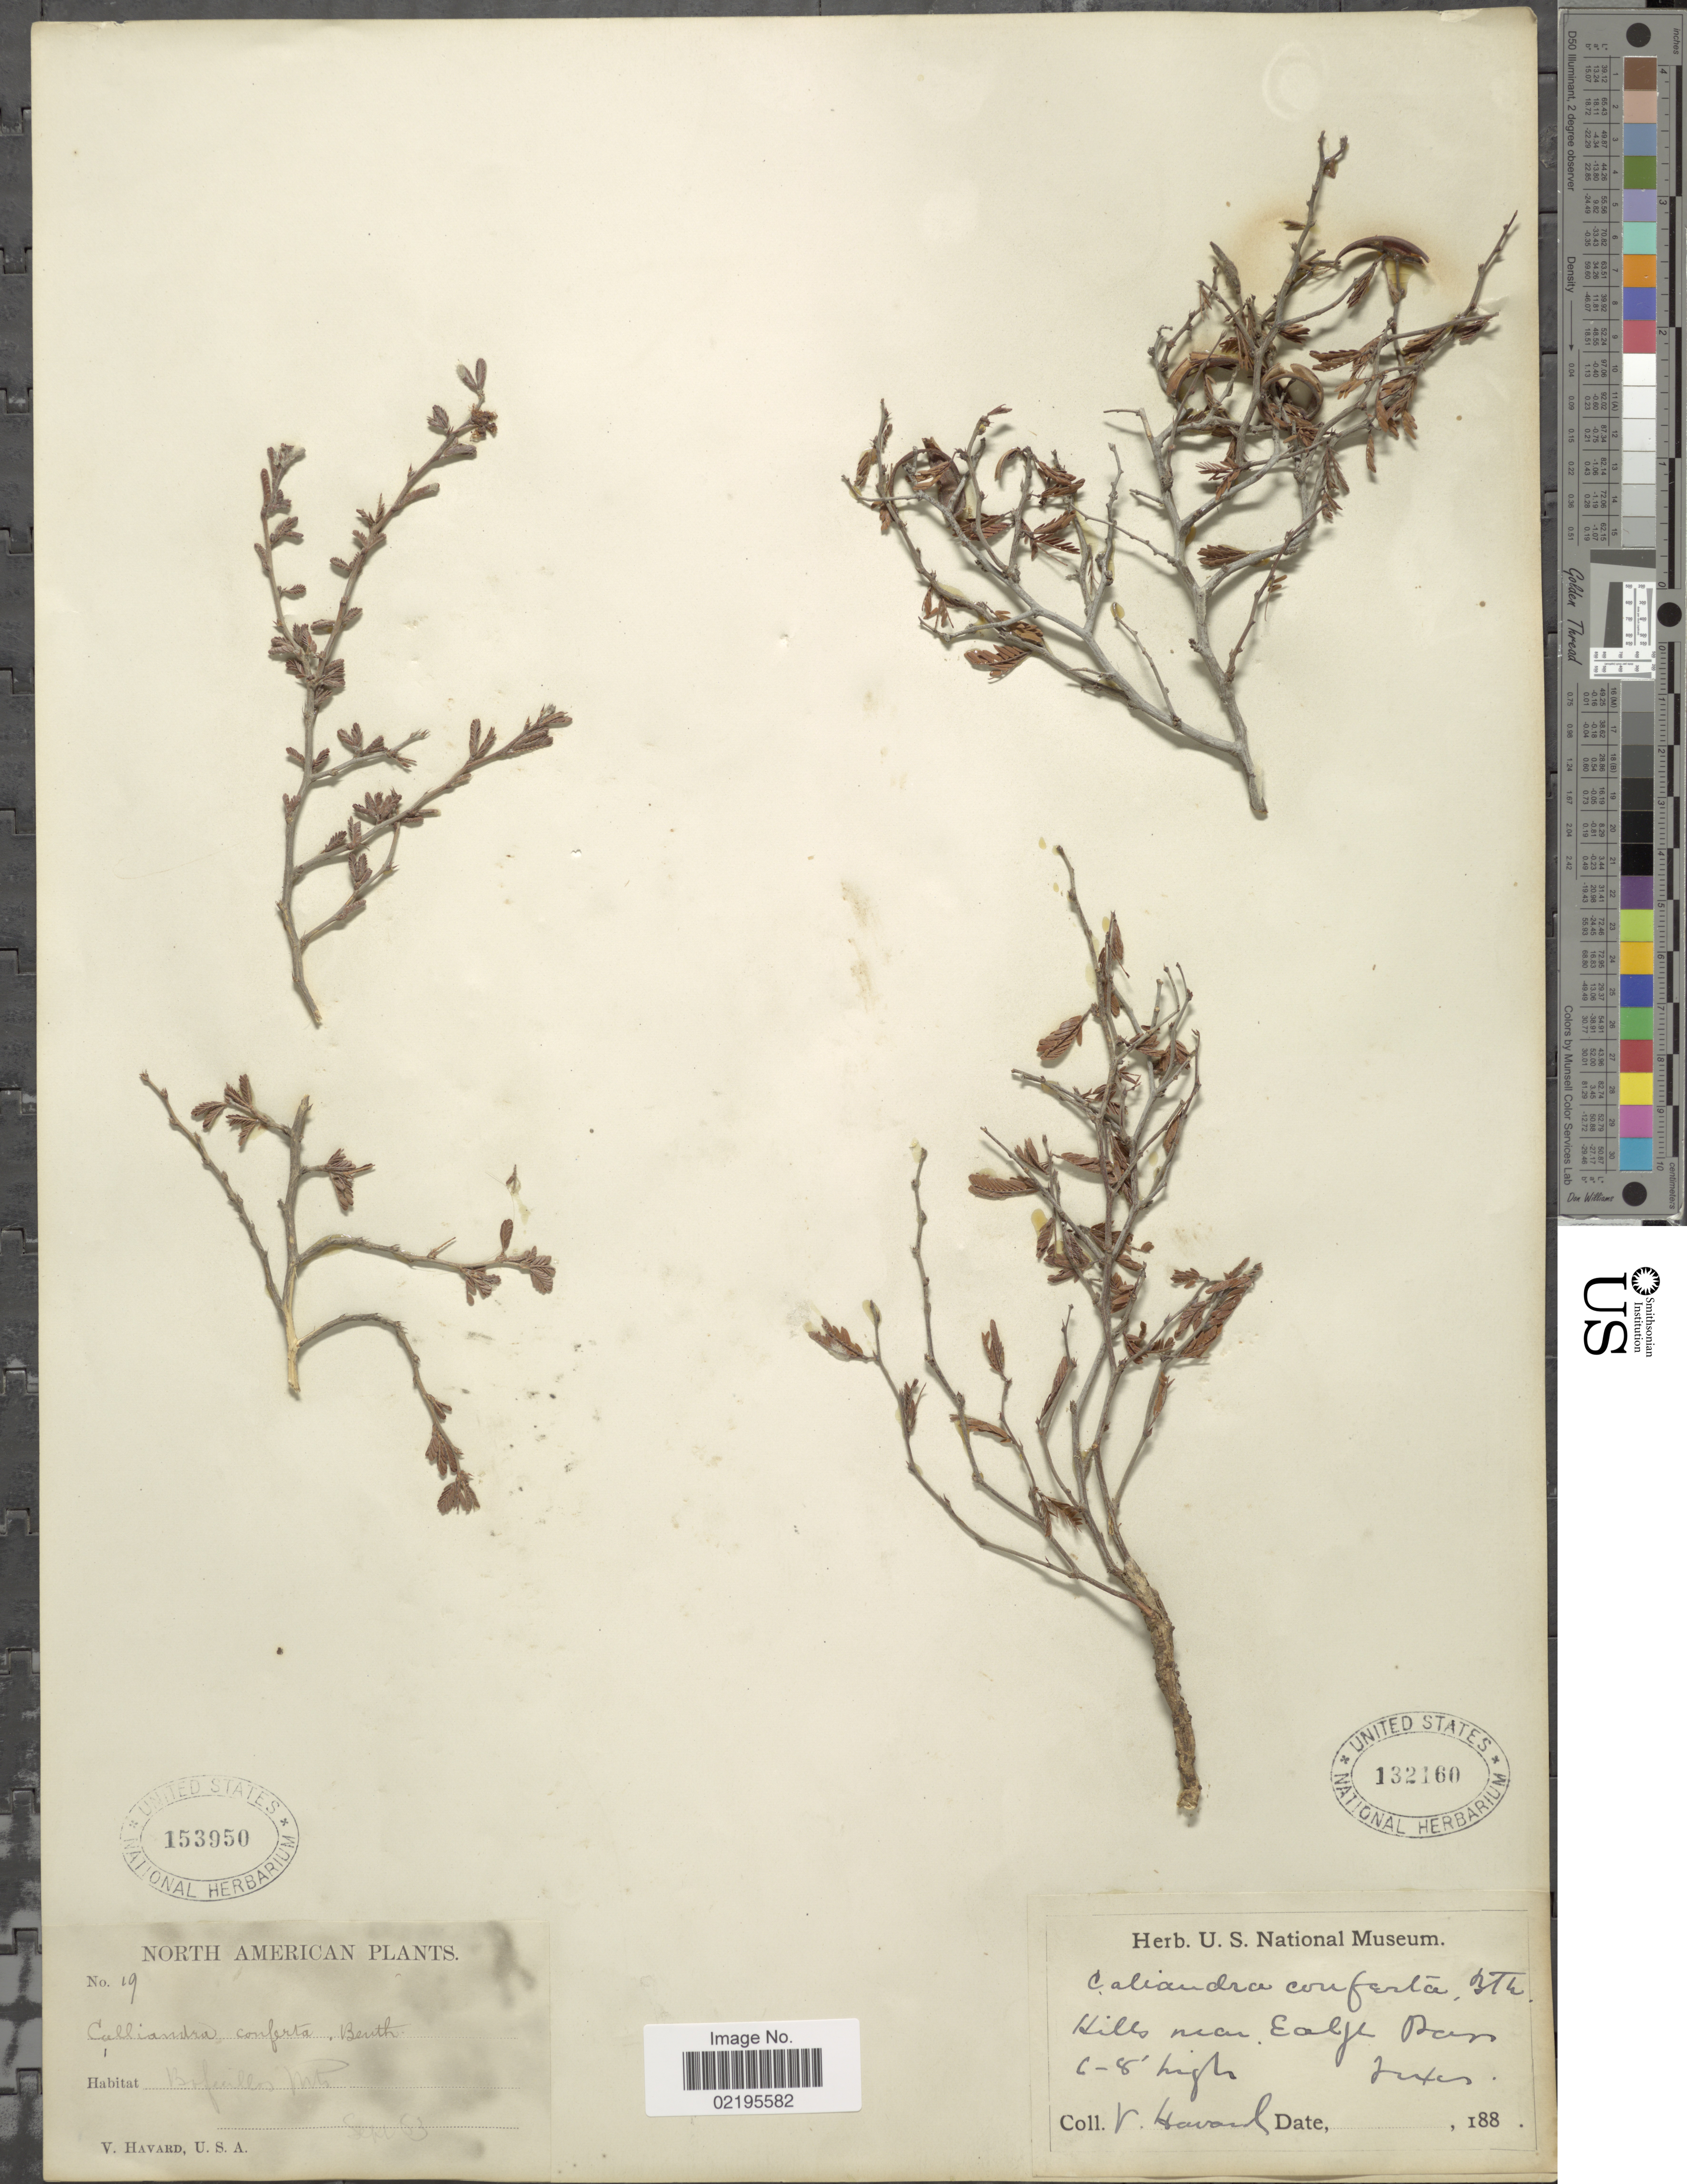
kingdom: Plantae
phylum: Tracheophyta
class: Magnoliopsida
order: Fabales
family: Fabaceae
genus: Calliandra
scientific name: Calliandra eriophylla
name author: Benth.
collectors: V. Havard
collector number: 19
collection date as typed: Transcribed d/m/y: /9/83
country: United States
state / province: Texas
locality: Bofecillos Mts.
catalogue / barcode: US 153950